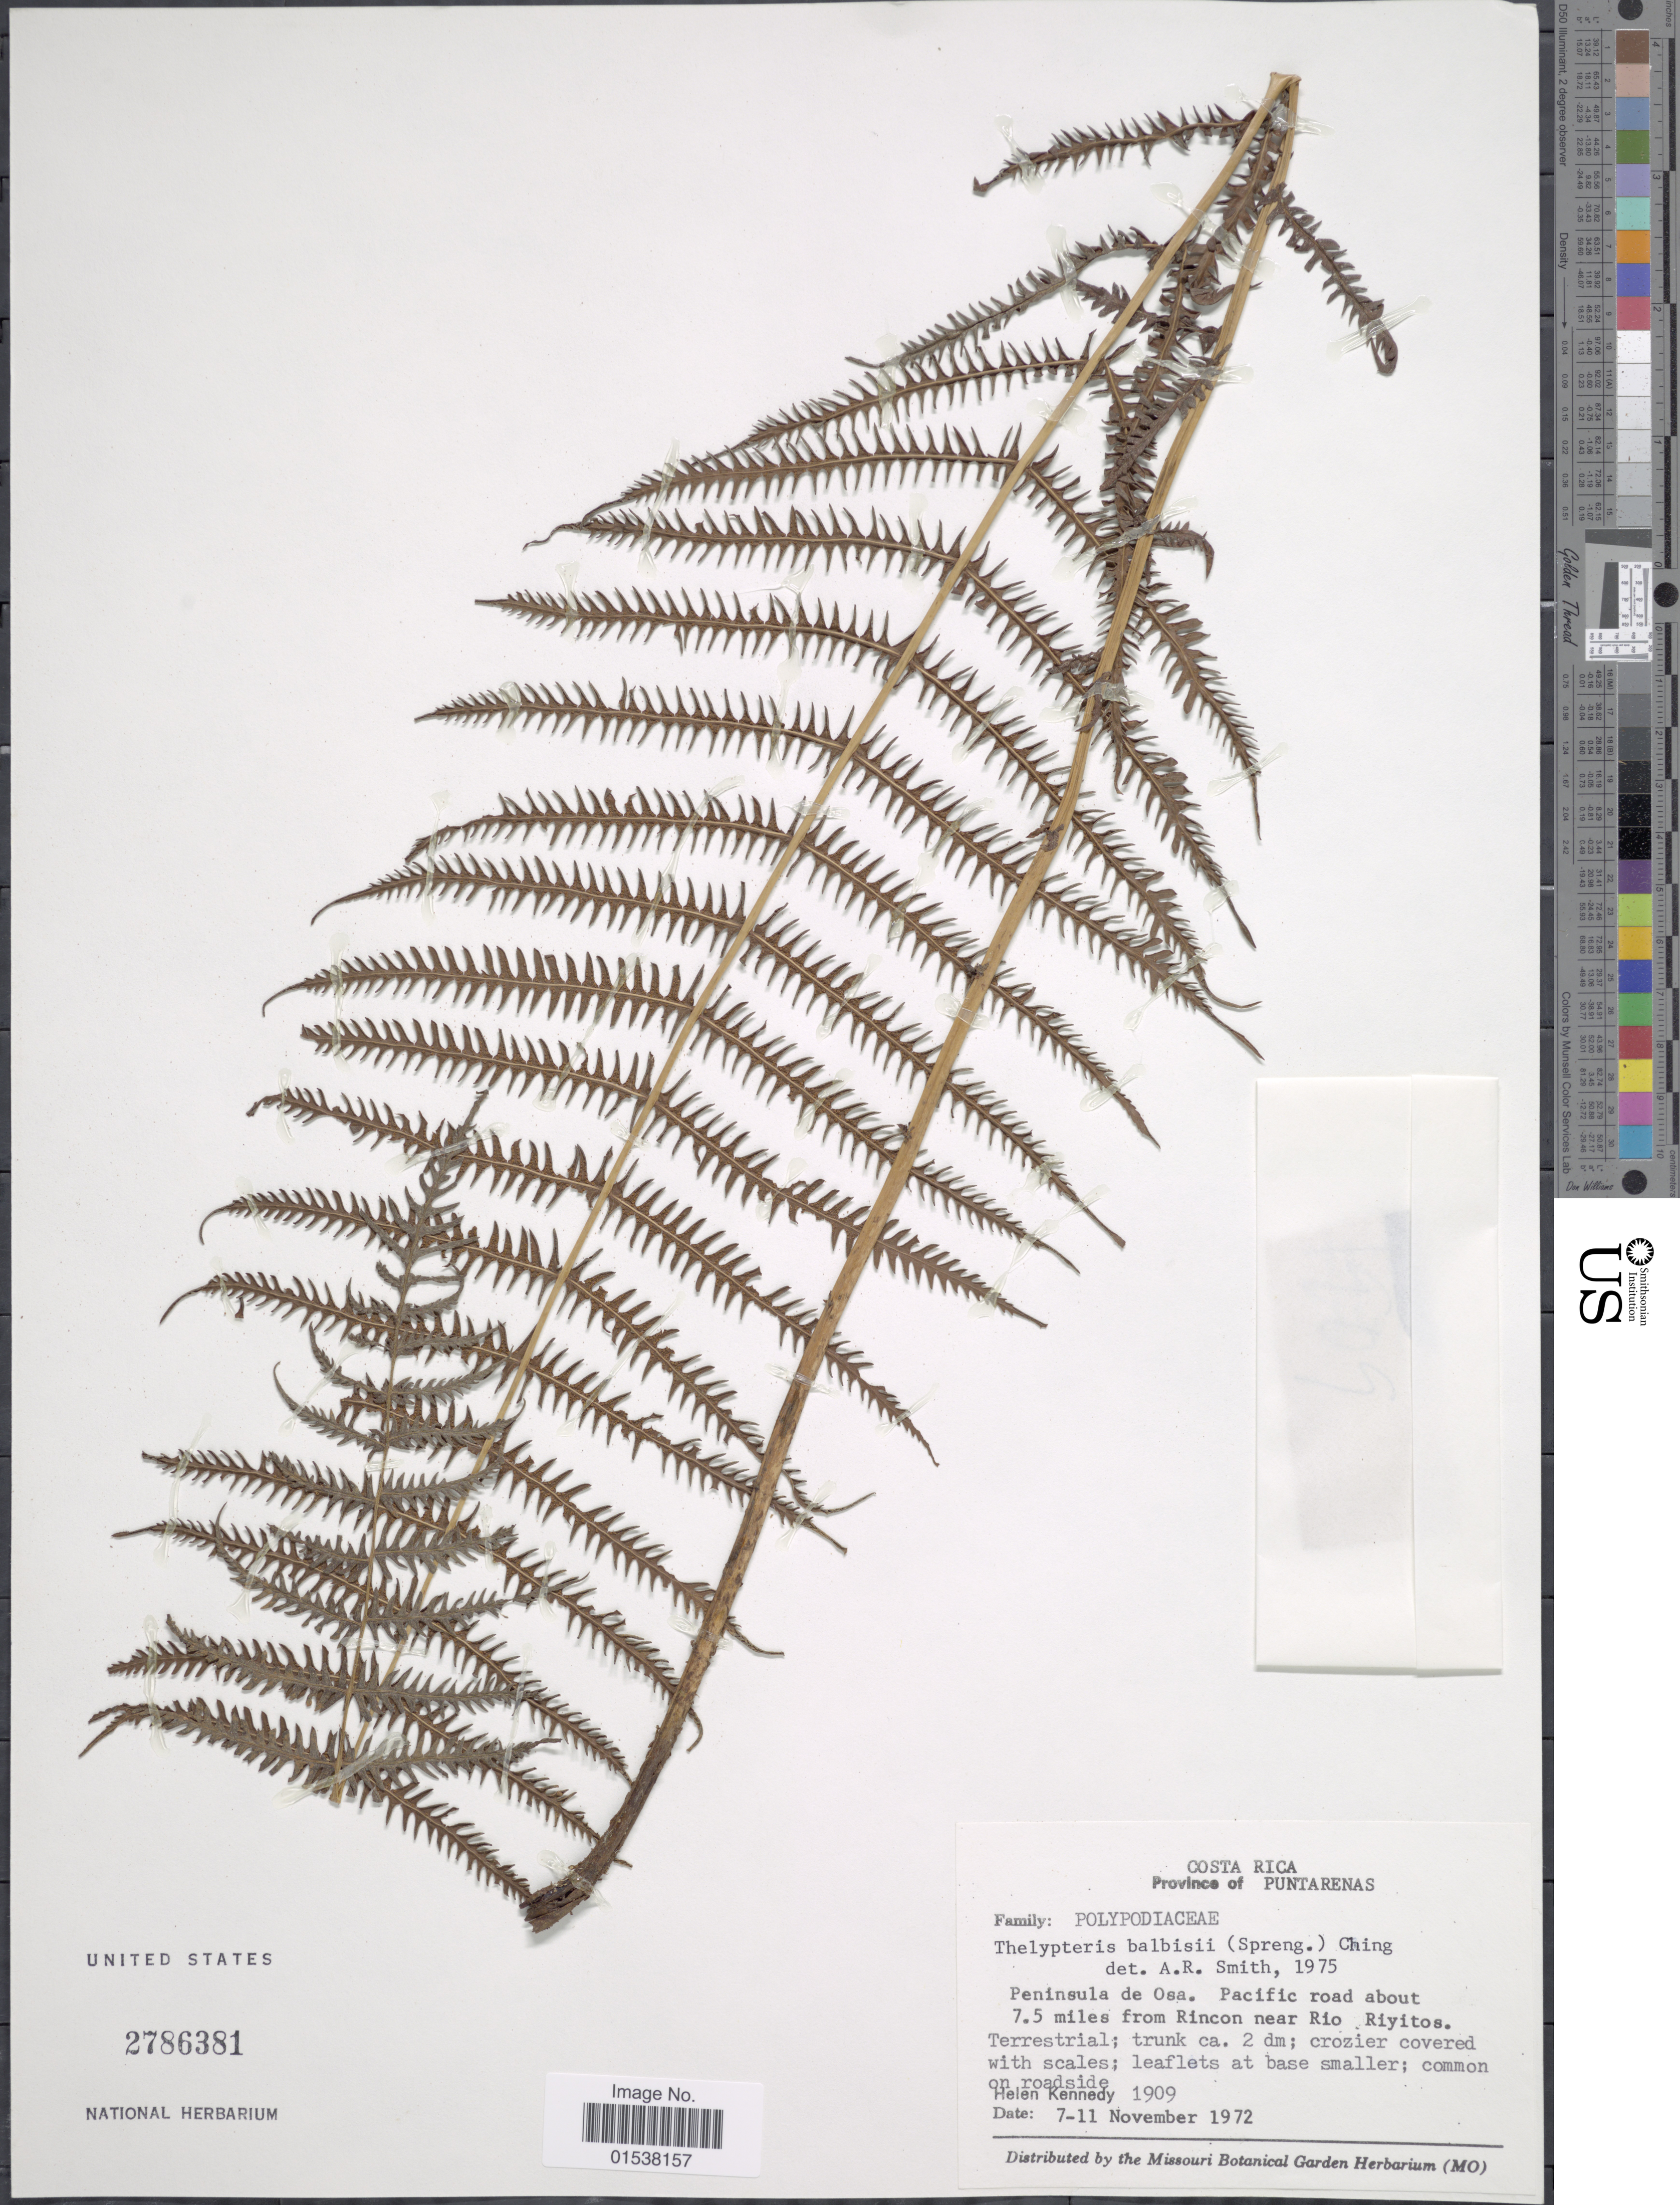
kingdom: Plantae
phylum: Tracheophyta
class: Polypodiopsida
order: Polypodiales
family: Thelypteridaceae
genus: Amauropelta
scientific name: Amauropelta balbisii (Spreng.) comb. nov., ined. 2015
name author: (Spreng.)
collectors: H. Kennedy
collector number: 1909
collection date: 1972-11-07/1972-11-11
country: Costa Rica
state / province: Puntarenas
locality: Province of Puntarenas, Peninsula de Osa., Pacific road about 7.5 miles from rincon near Rio Riyitos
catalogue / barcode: US 2786381